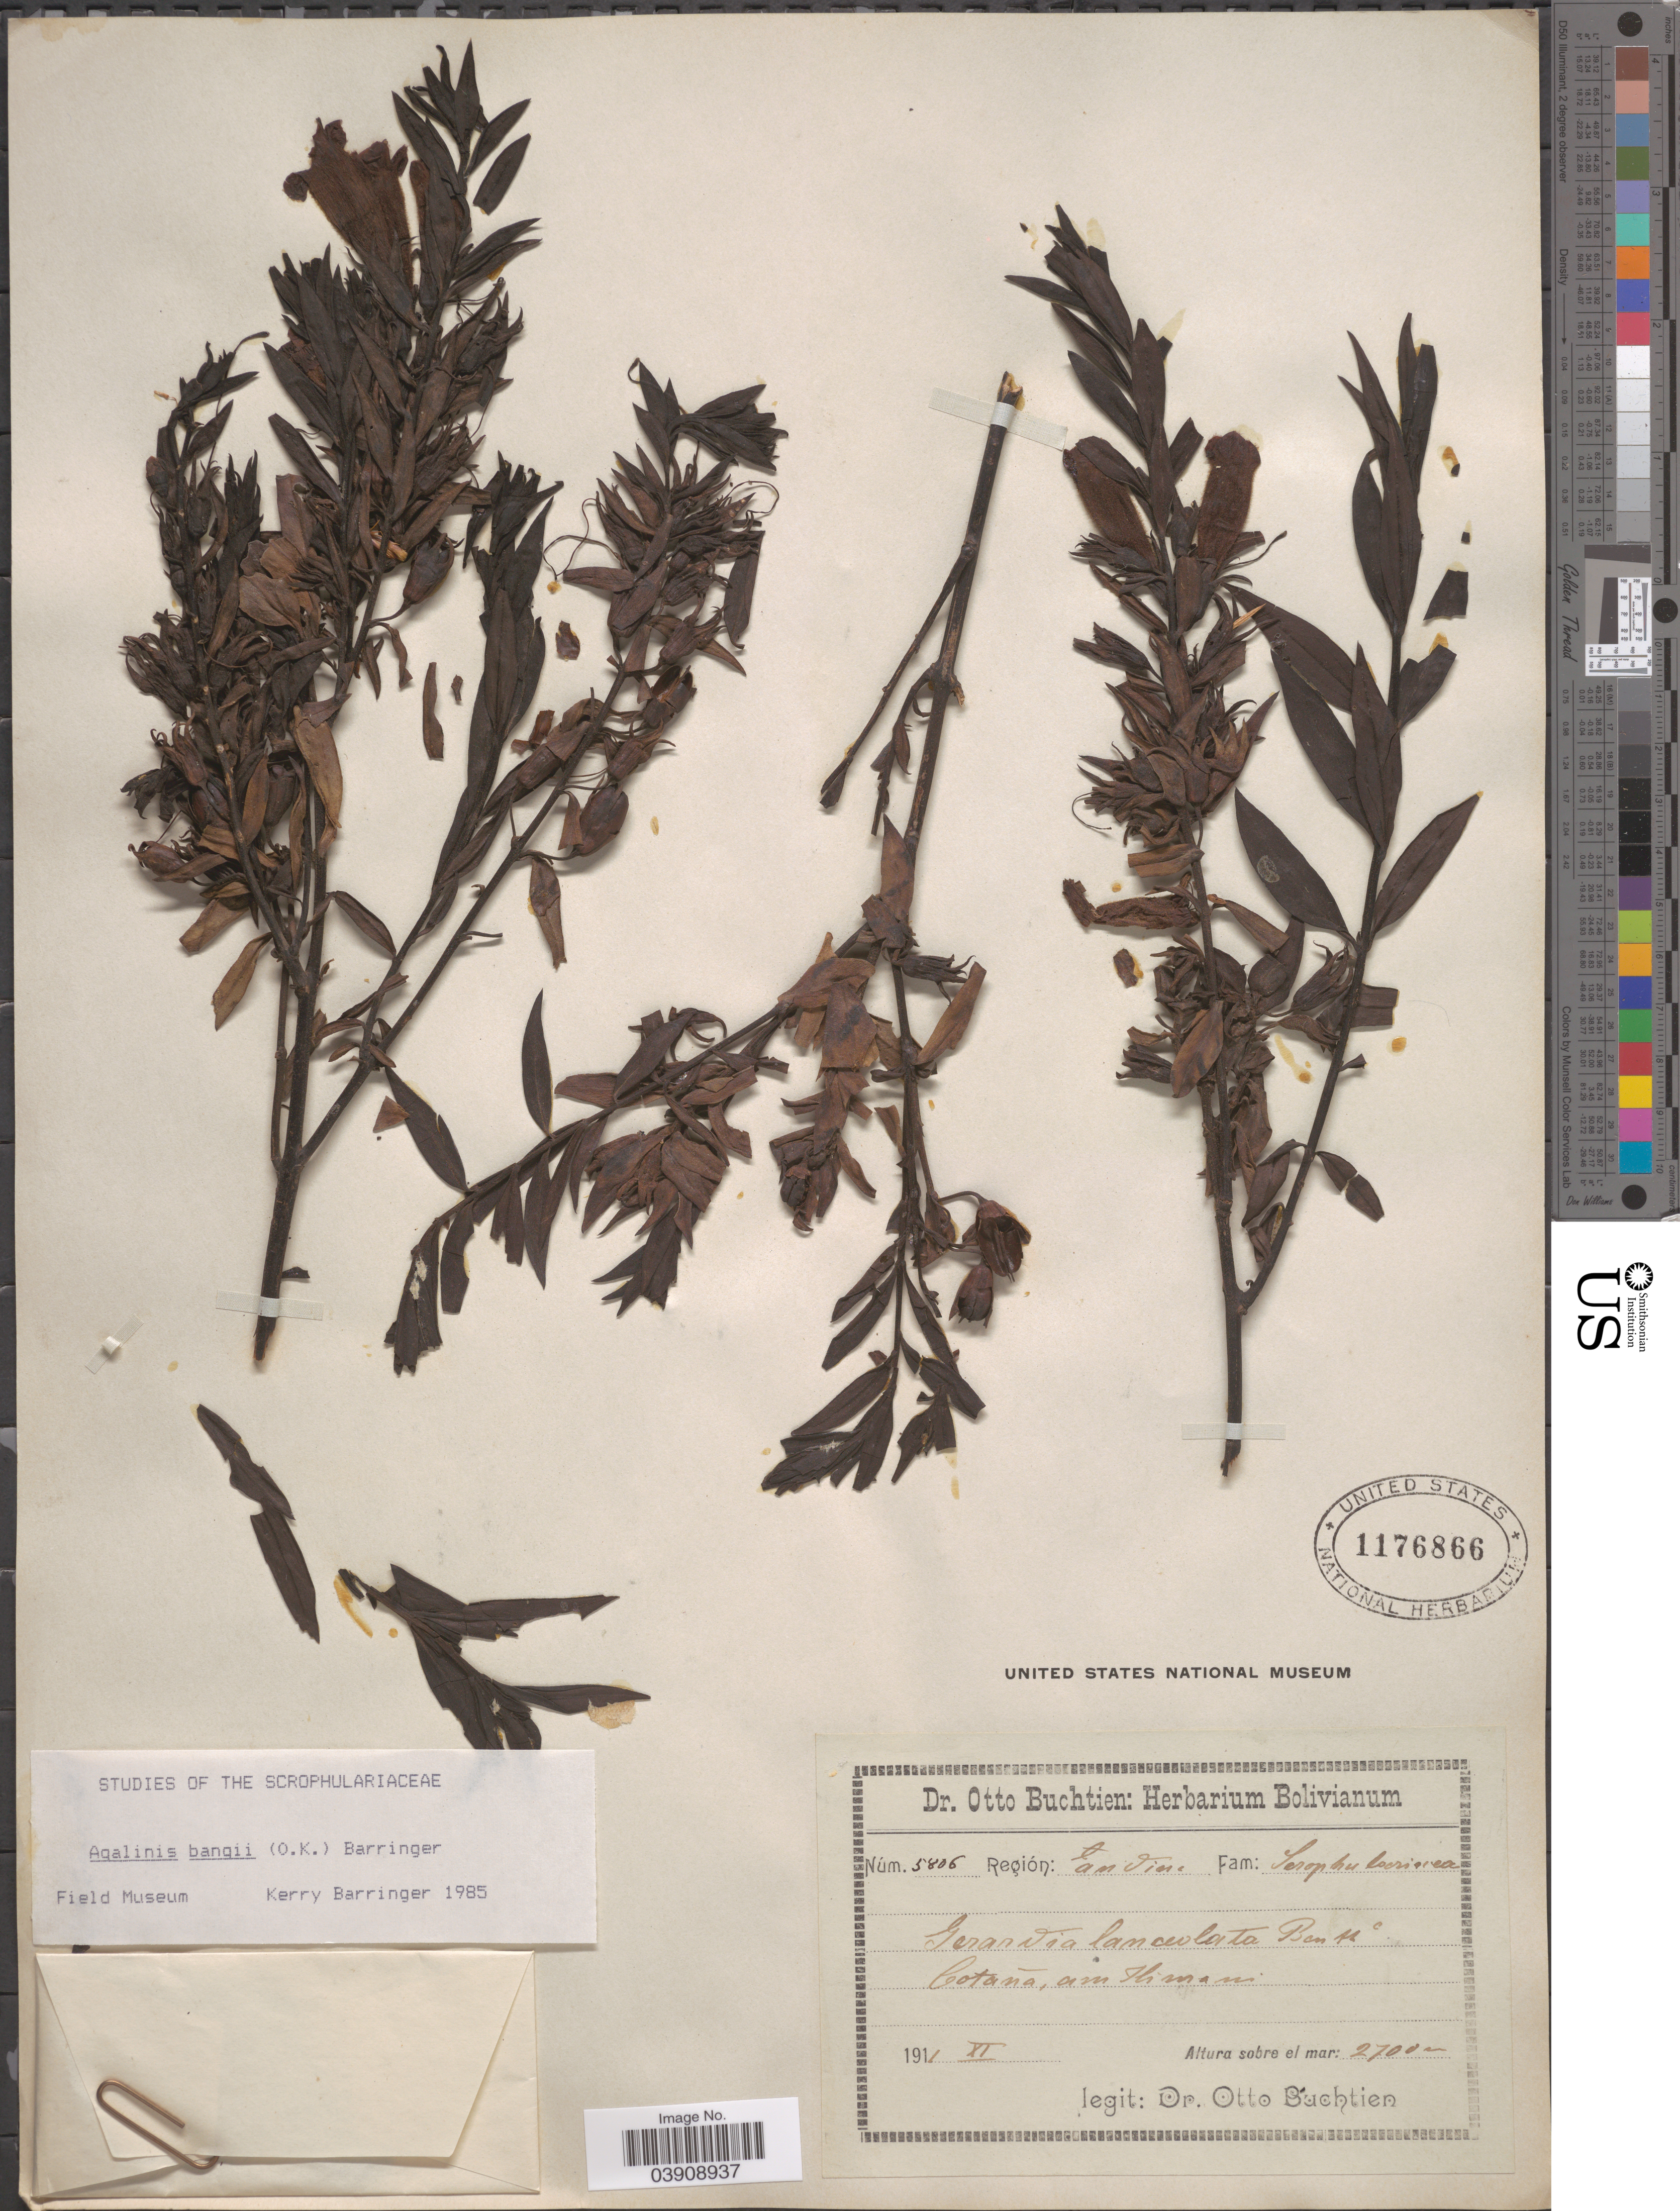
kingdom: Plantae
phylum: Tracheophyta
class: Magnoliopsida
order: Lamiales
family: Orobanchaceae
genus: Agalinis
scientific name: Agalinis bangii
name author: (Kuntze) Barringer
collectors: O. Buchtien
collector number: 5806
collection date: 1911-06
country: Bolivia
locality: Región Andine. Geranvia lanceolata Banti. Cotaña, am Ilimani.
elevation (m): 2700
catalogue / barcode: US 1176866